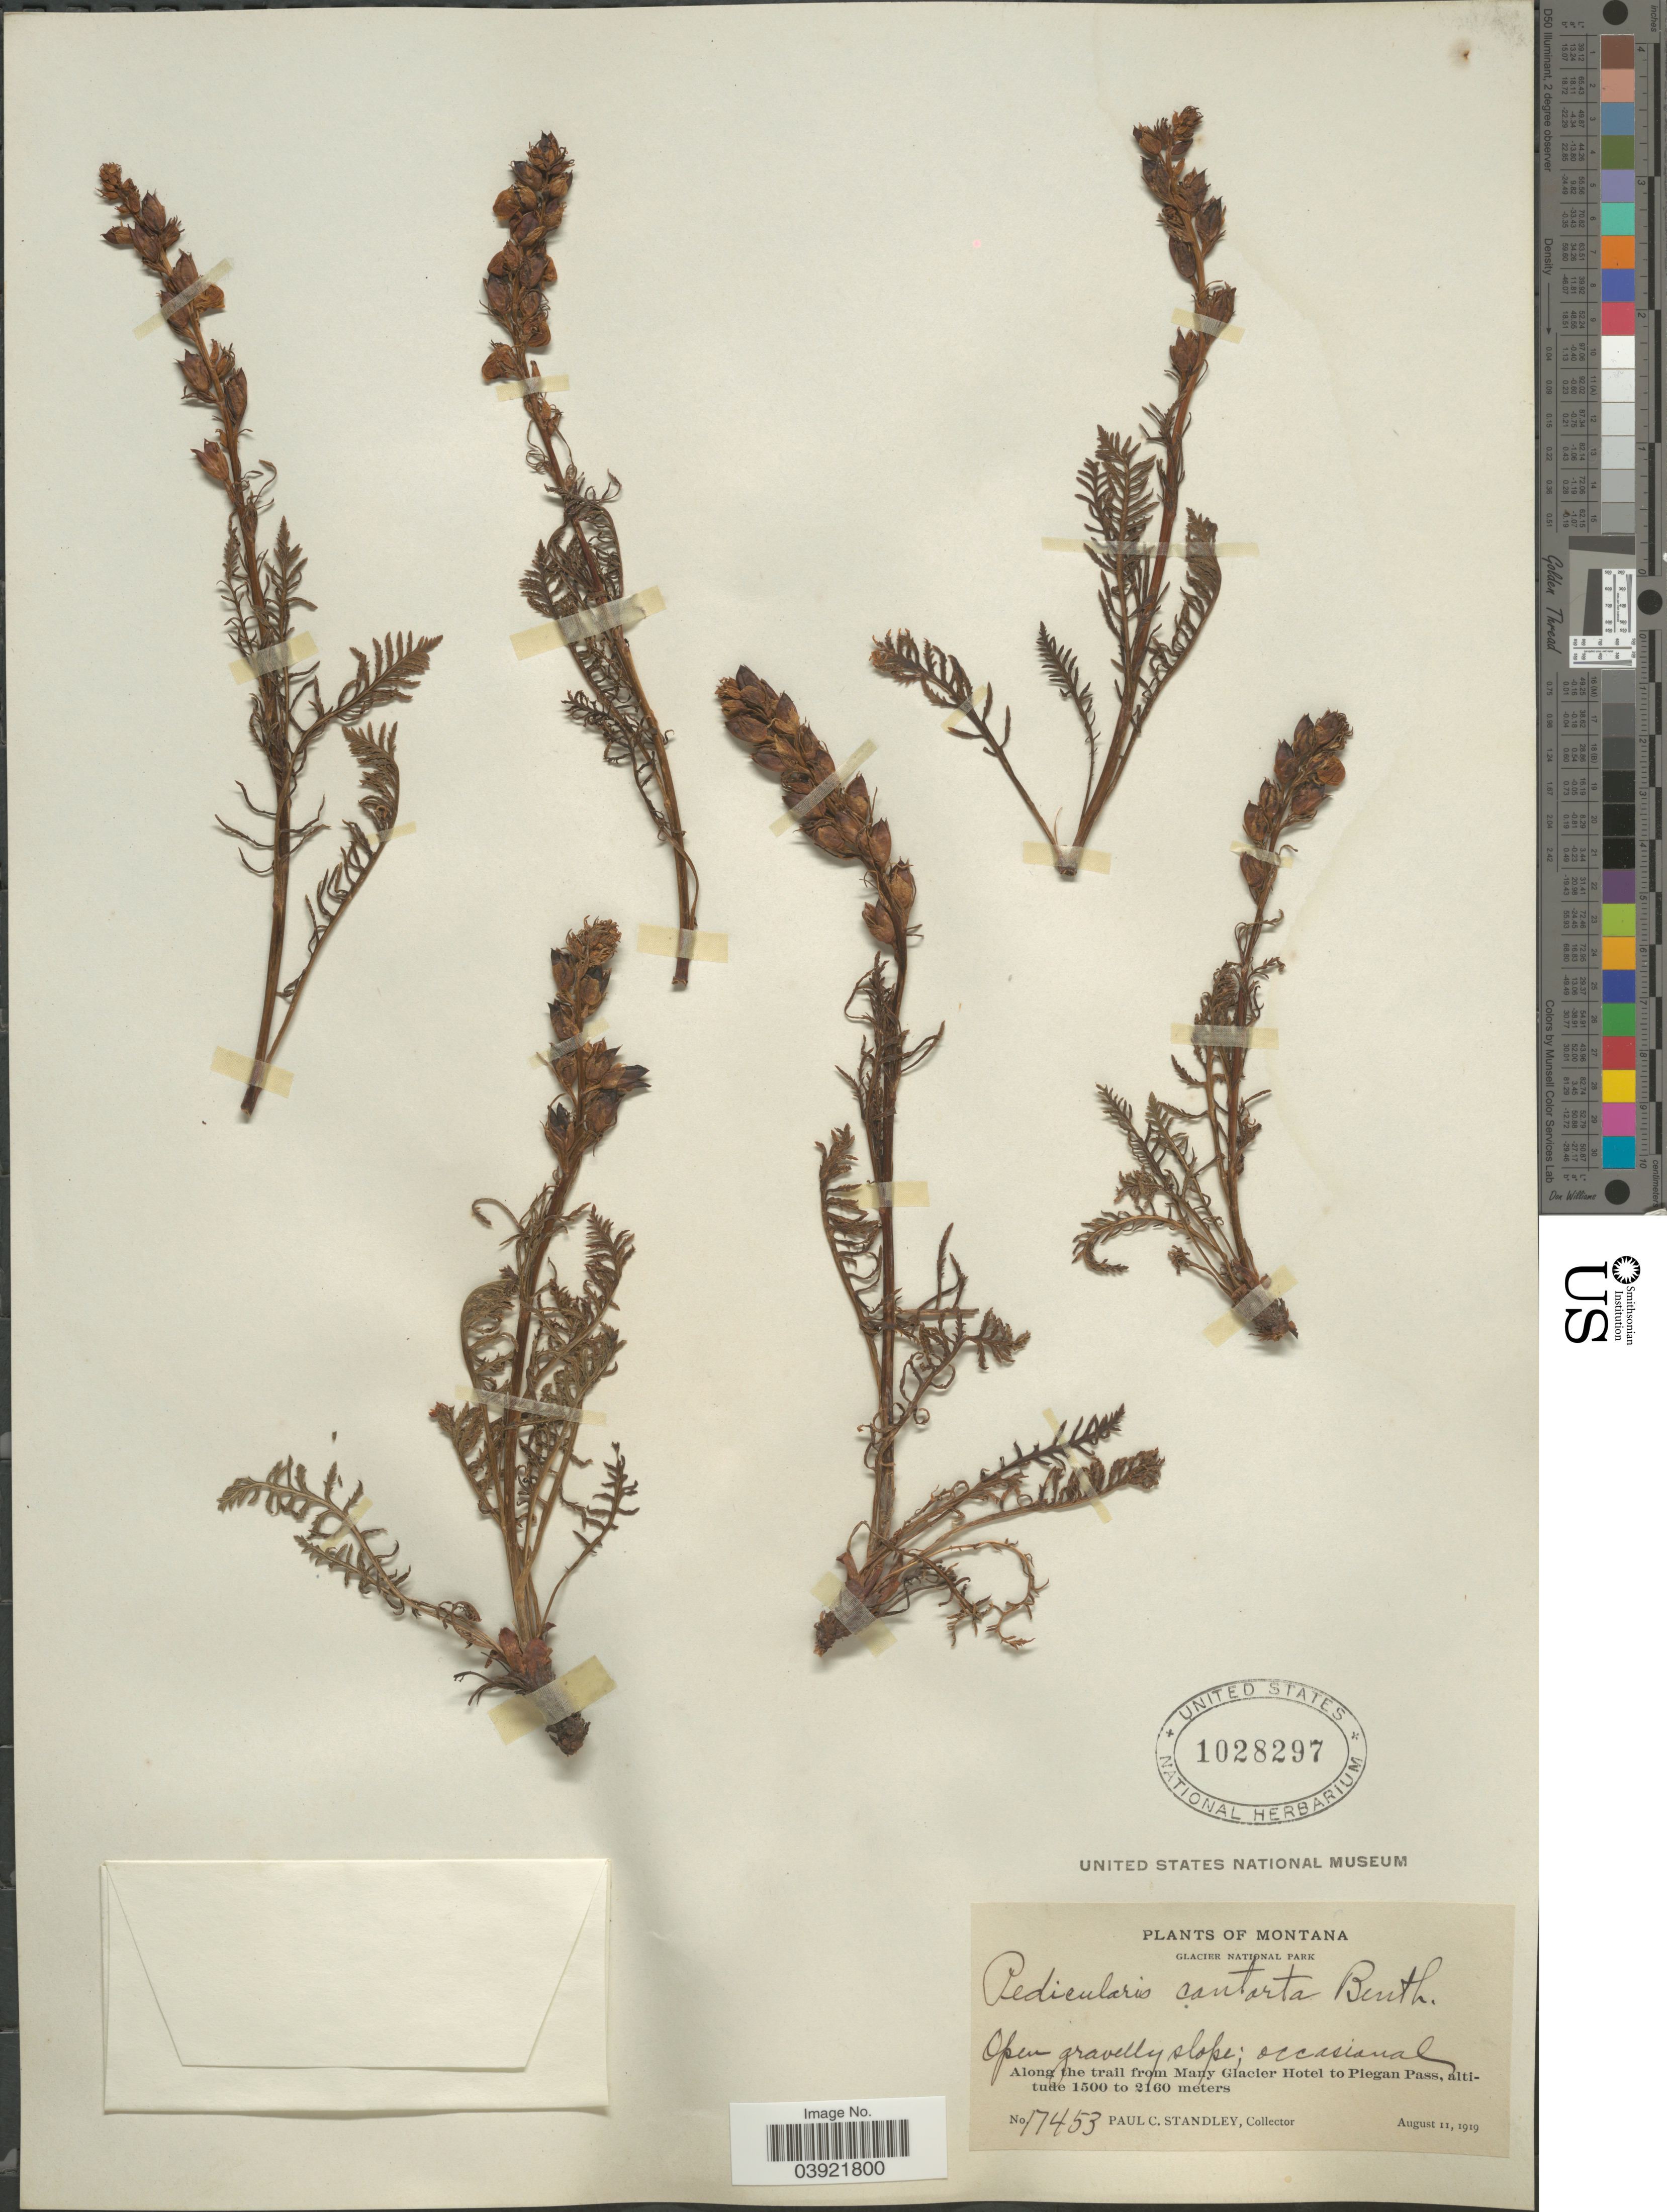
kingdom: Plantae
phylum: Tracheophyta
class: Magnoliopsida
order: Lamiales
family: Orobanchaceae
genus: Pedicularis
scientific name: Pedicularis contorta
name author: Benth.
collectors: P. C. Standley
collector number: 17453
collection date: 1919-08-11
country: United States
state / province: Montana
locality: Glacier National Park. Along the trail from Many Glacier Hotel to Piegan Pass.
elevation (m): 1500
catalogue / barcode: US 1028297